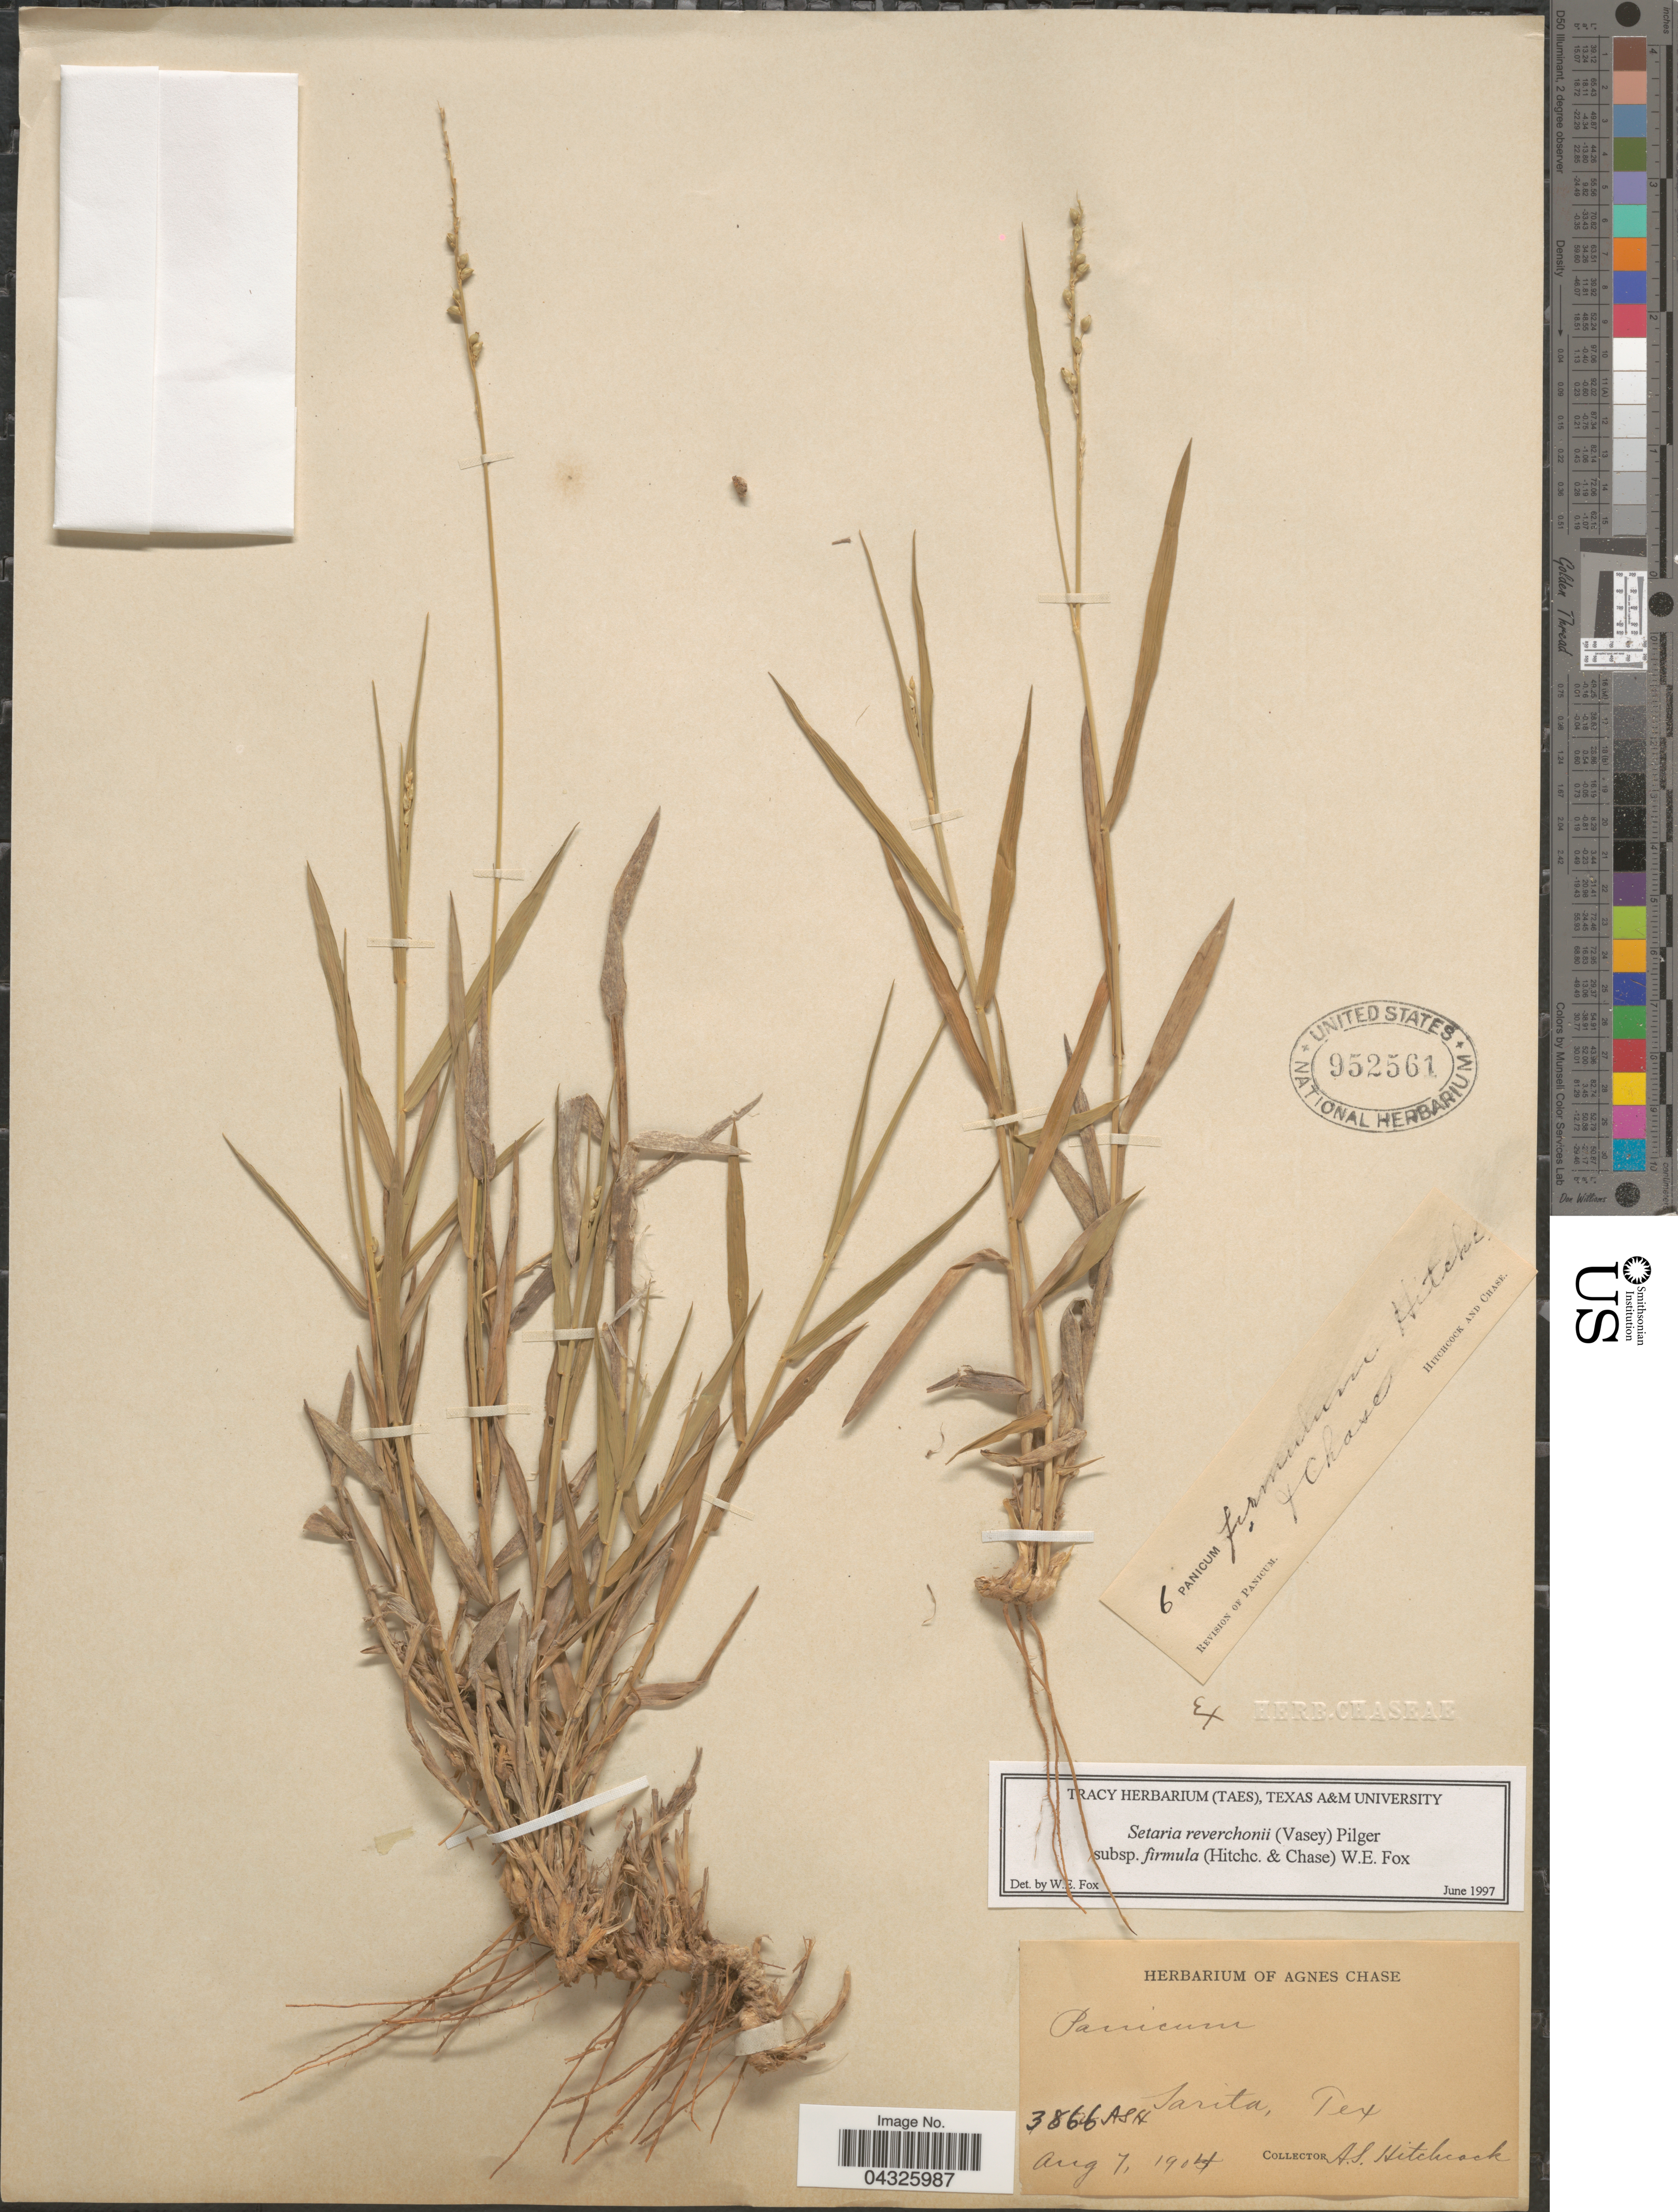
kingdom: Plantae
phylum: Tracheophyta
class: Liliopsida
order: Poales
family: Poaceae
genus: Setaria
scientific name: Setaria reverchonii subsp. firmula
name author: (Hitchc. & Chase) W.E. Fox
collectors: A. S. Hitchcock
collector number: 3866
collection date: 1904-08-07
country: United States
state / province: Texas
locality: Sarita.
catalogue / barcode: US 952561